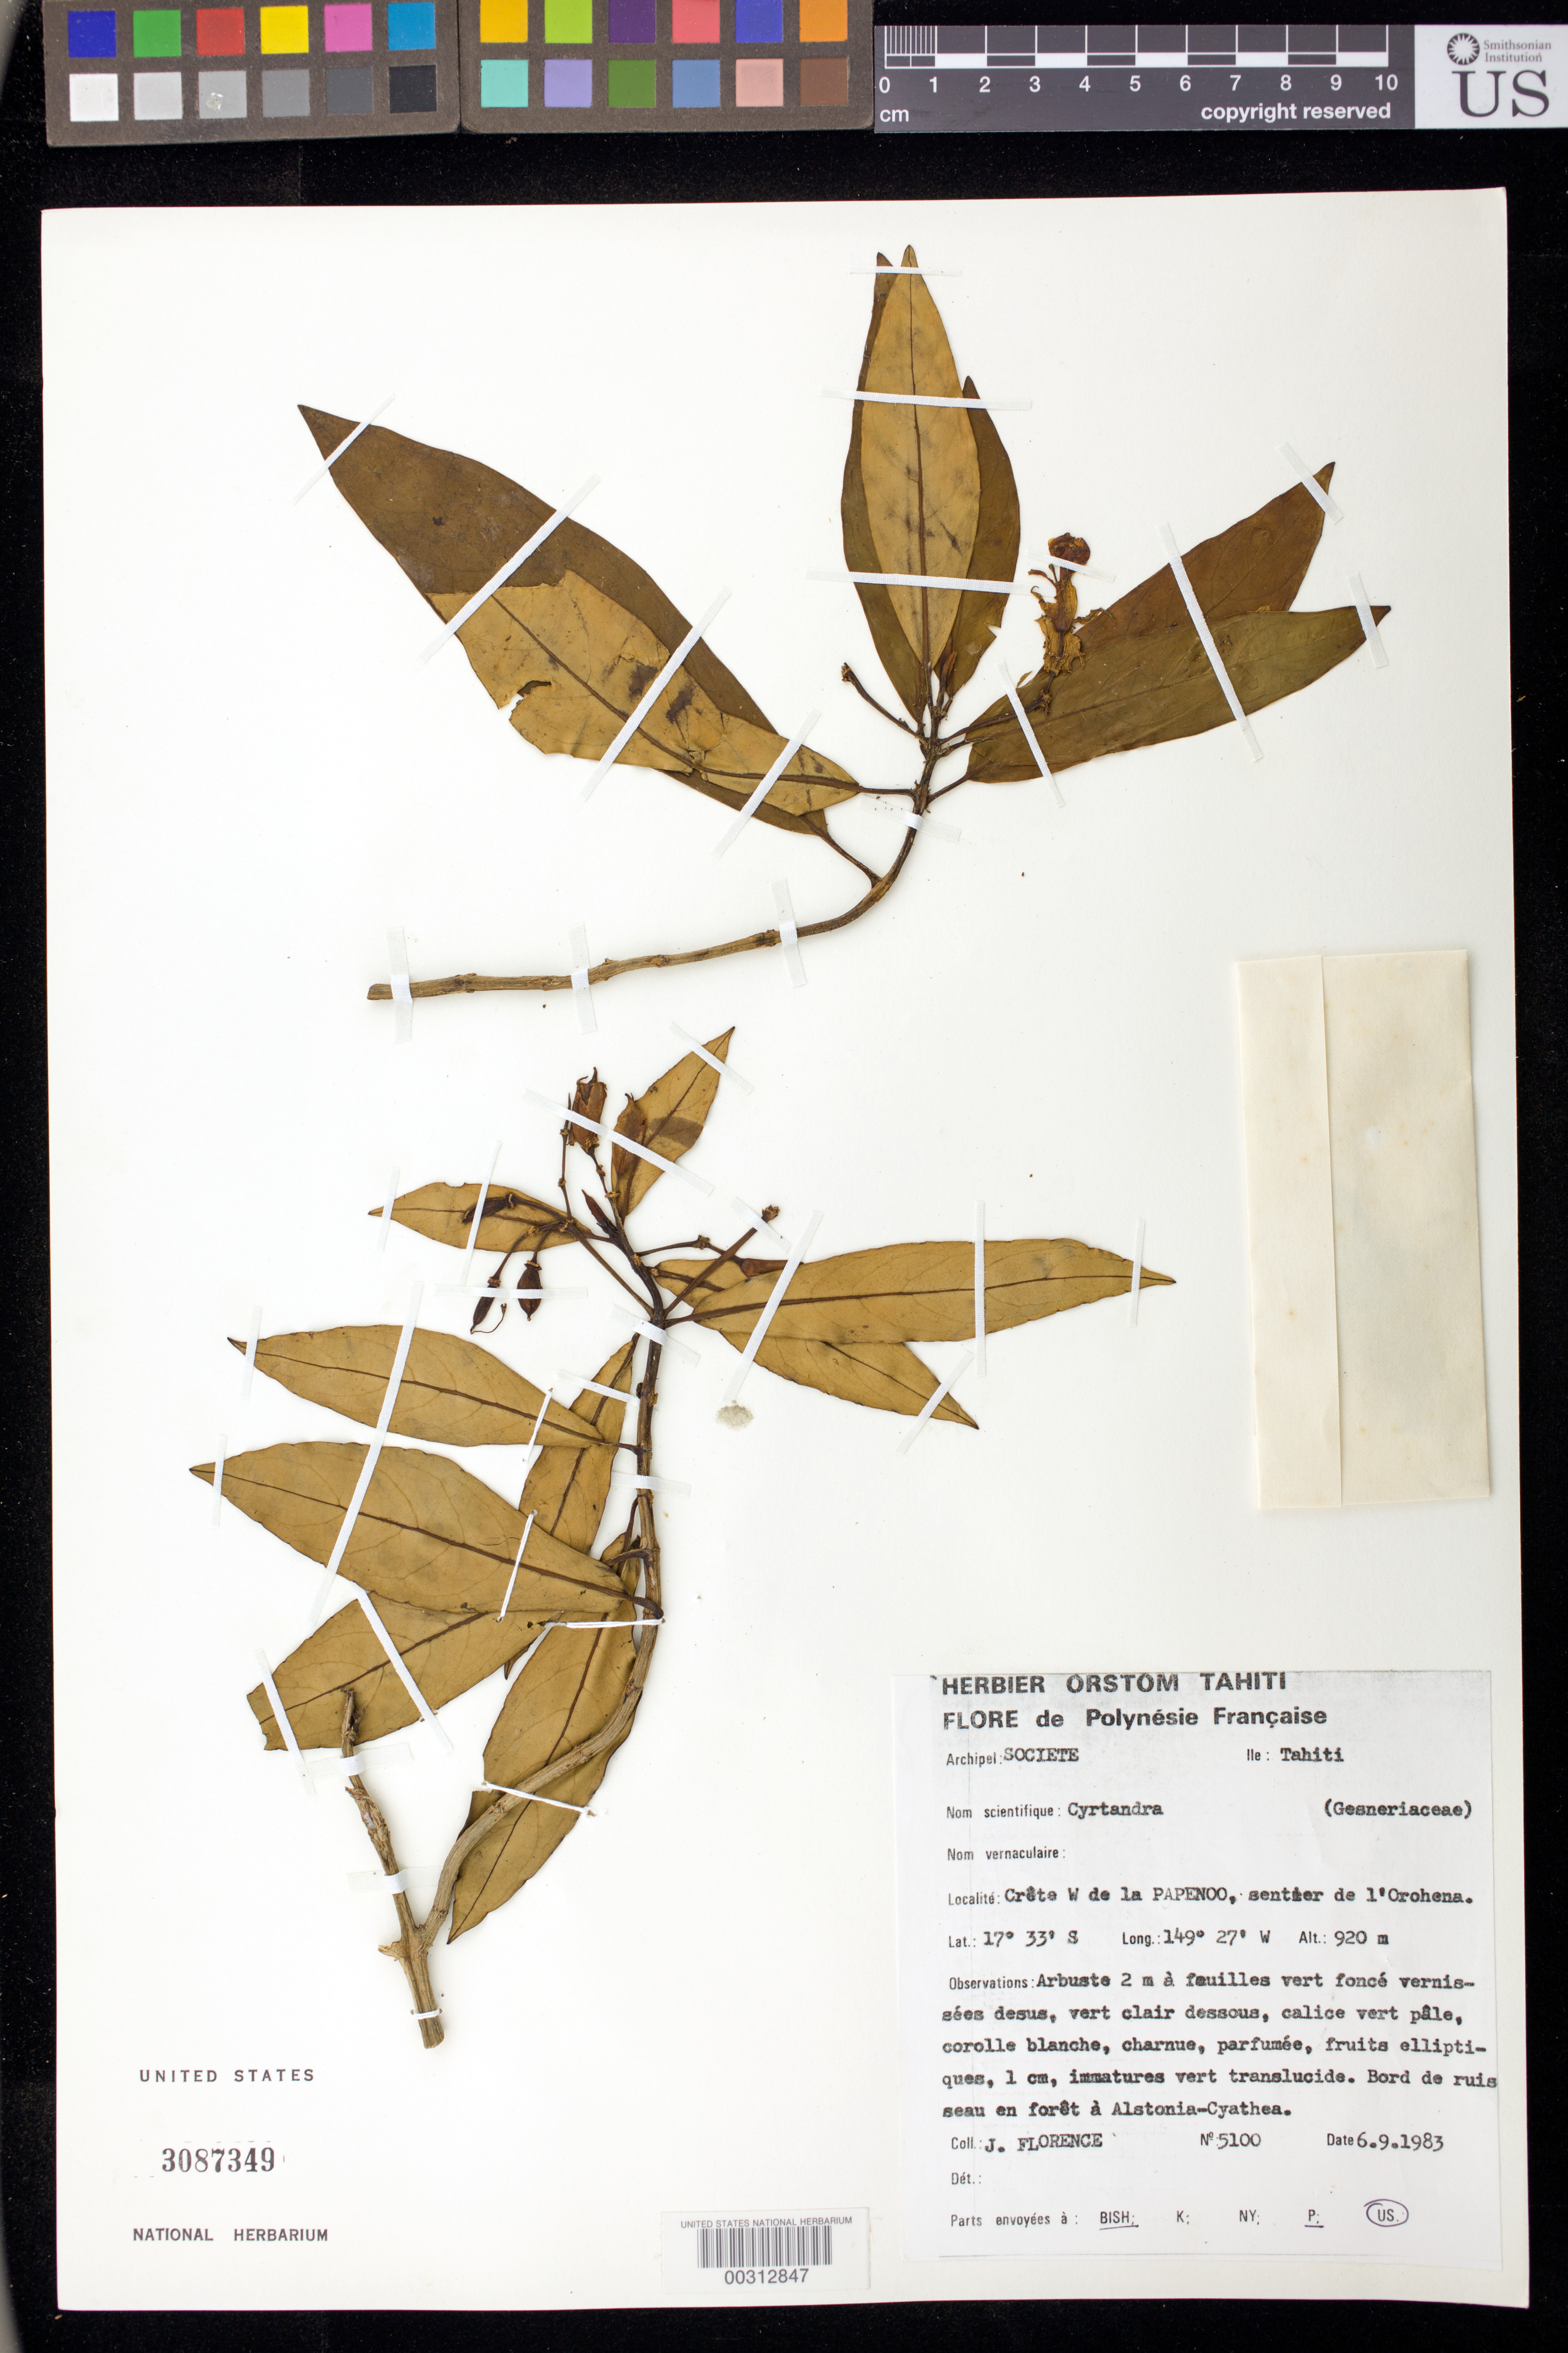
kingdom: Plantae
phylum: Tracheophyta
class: Magnoliopsida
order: Lamiales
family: Gesneriaceae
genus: Cyrtandra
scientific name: Cyrtandra sp.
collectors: J. Florence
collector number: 5100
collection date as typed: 06 Sep 1983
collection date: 1983-09-06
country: French Polynesia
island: Tahiti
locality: Papenoo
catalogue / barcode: US 3087349